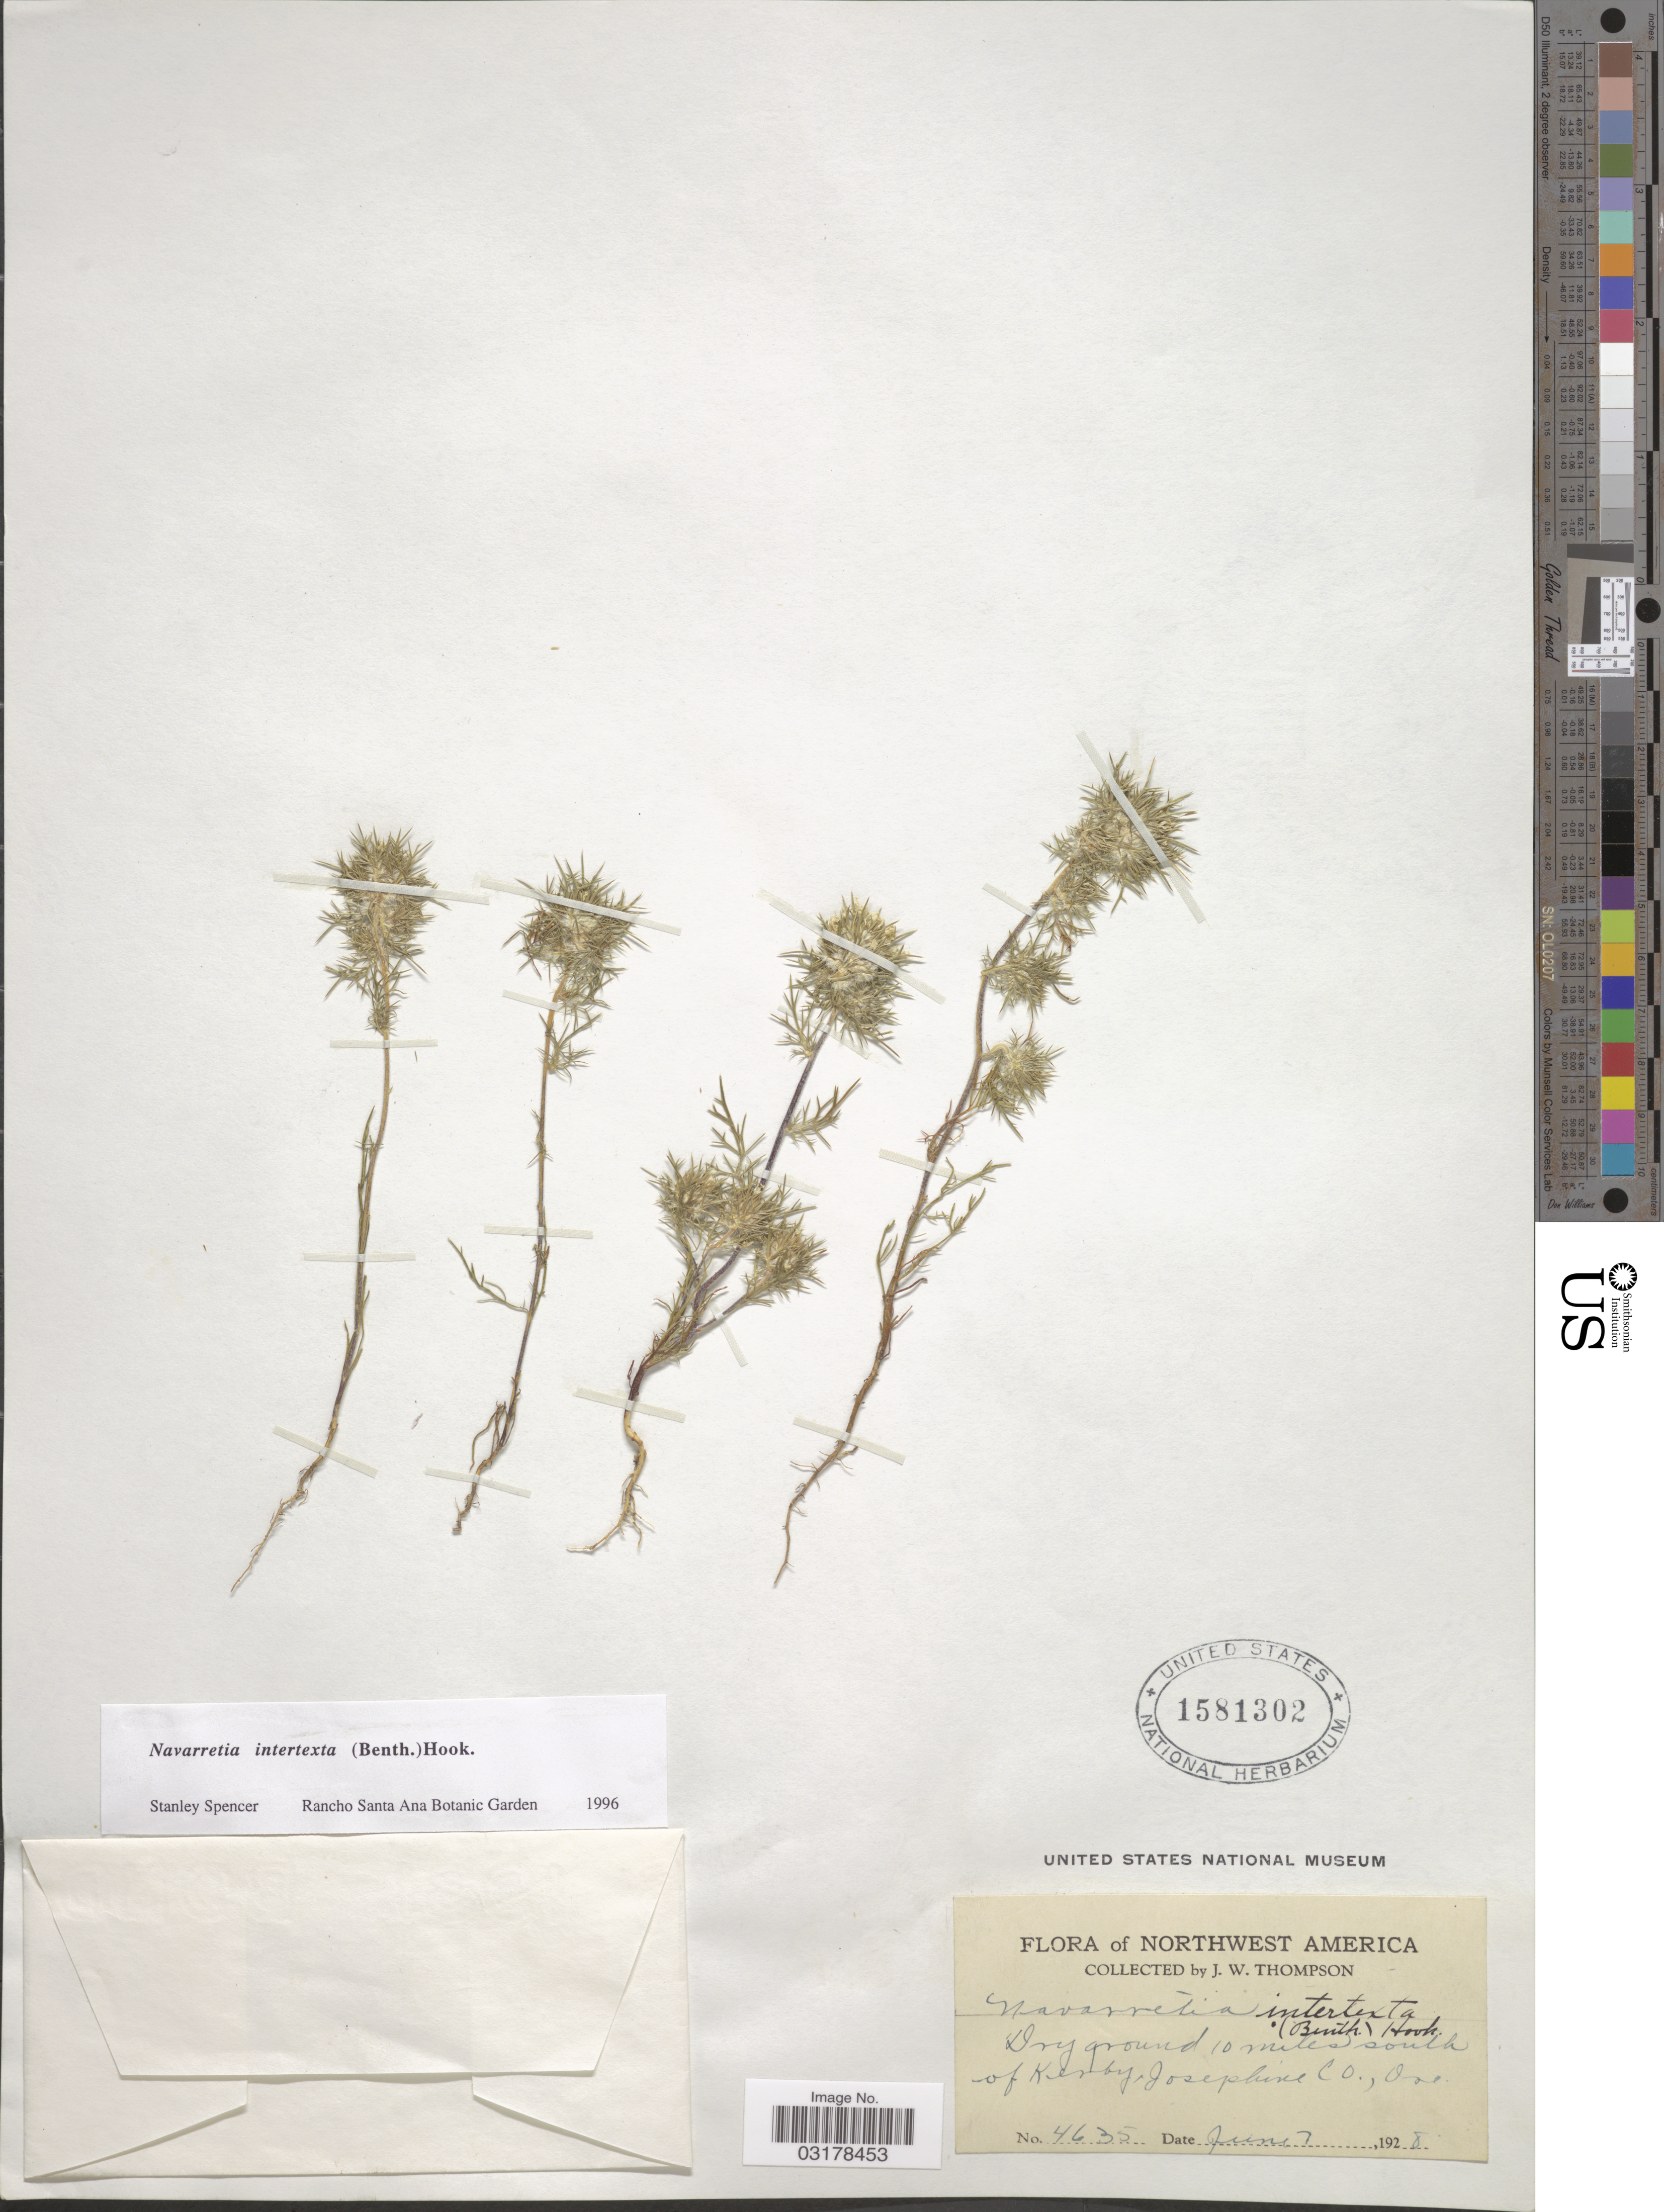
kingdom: Plantae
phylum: Tracheophyta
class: Magnoliopsida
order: Ericales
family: Polemoniaceae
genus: Navarretia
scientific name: Navarretia intertexta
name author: (Benth.) Hook.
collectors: J. Thompson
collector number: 4635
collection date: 1928-06-07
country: United States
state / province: Oregon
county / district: Josephine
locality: Northwest America. 10 miles south of Kerby, Josephine Co., Ore.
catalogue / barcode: US 1581302